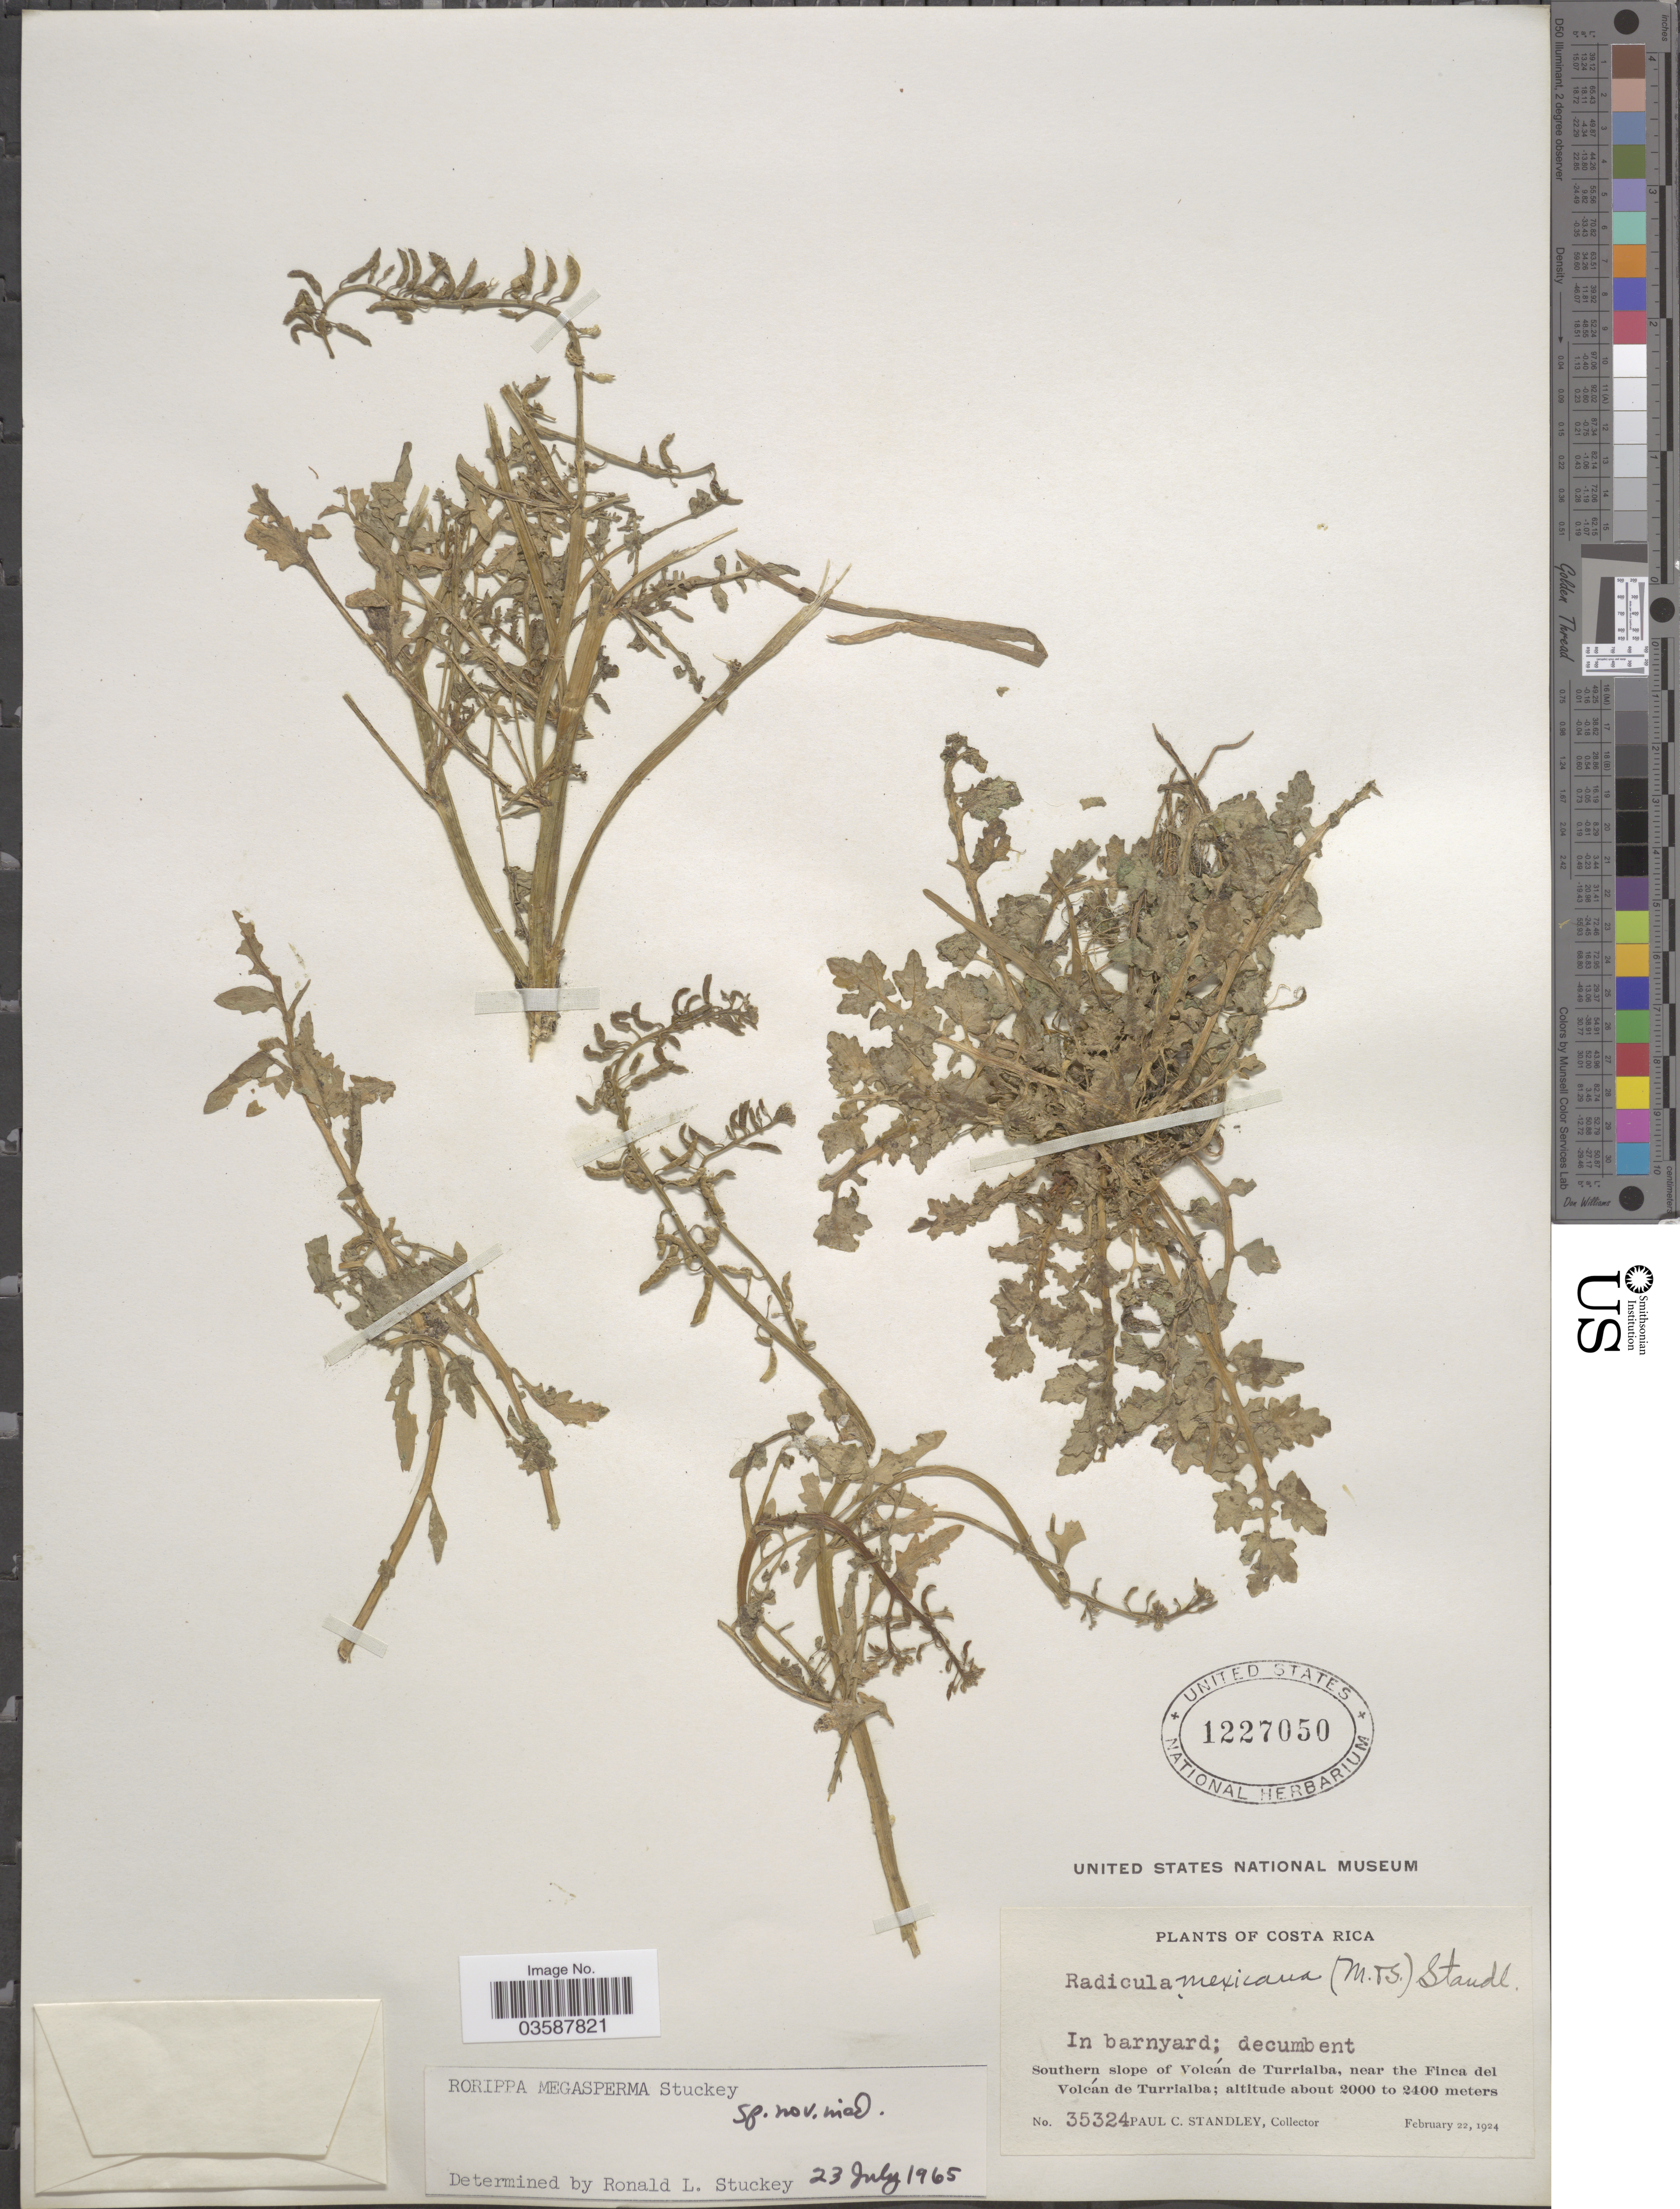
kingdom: Plantae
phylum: Tracheophyta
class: Magnoliopsida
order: Brassicales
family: Brassicaceae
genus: Rorippa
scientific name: Rorippa megasperma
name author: Stuckey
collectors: P. C. Standley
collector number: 35324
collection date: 1924-02-22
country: Costa Rica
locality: Southern slope of Volcán de Turrialba, near the Finca del Volcán de Turrialba.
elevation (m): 2000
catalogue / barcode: US 1227050